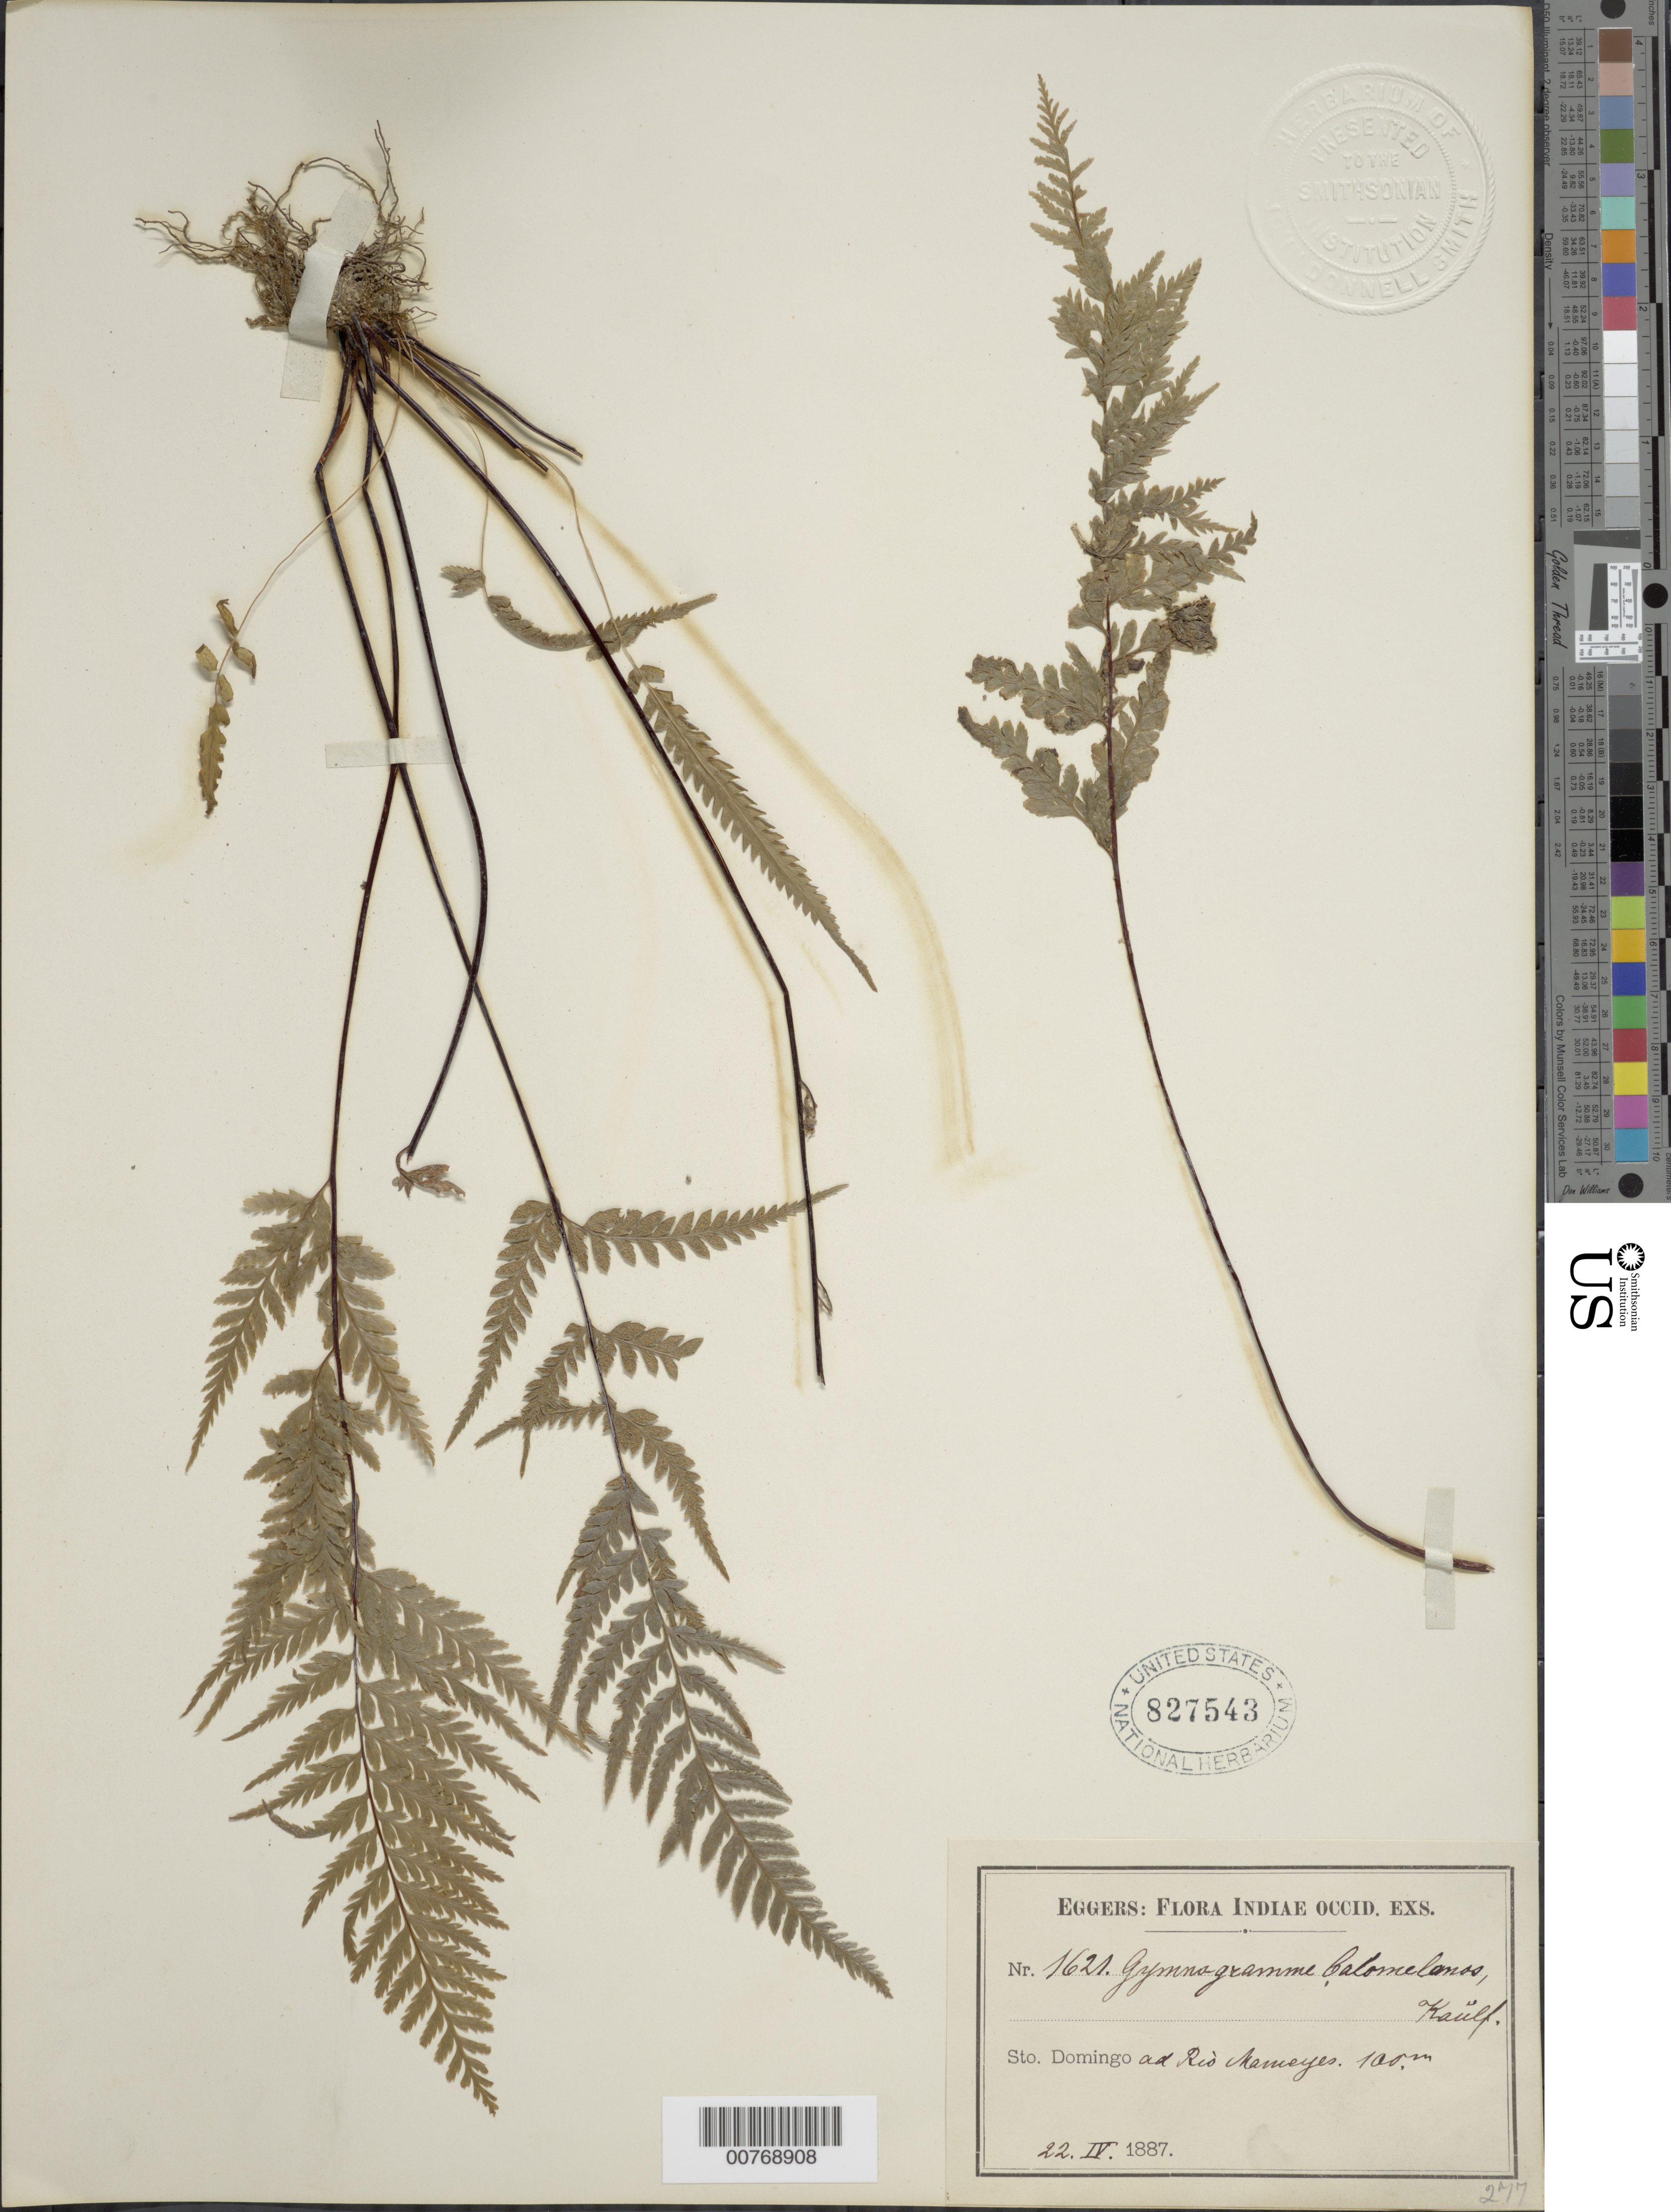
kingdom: Plantae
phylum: Tracheophyta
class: Polypodiopsida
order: Polypodiales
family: Pteridaceae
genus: Pityrogramma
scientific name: Pityrogramma calomelanos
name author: (L.) Link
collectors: H. F. A. von Eggers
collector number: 1621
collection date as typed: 22 Apr 1887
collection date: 1887-04-22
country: Dominican Republic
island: Hispaniola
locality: Santo Domingo ad Rio Mameyes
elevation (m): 100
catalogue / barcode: US 827543